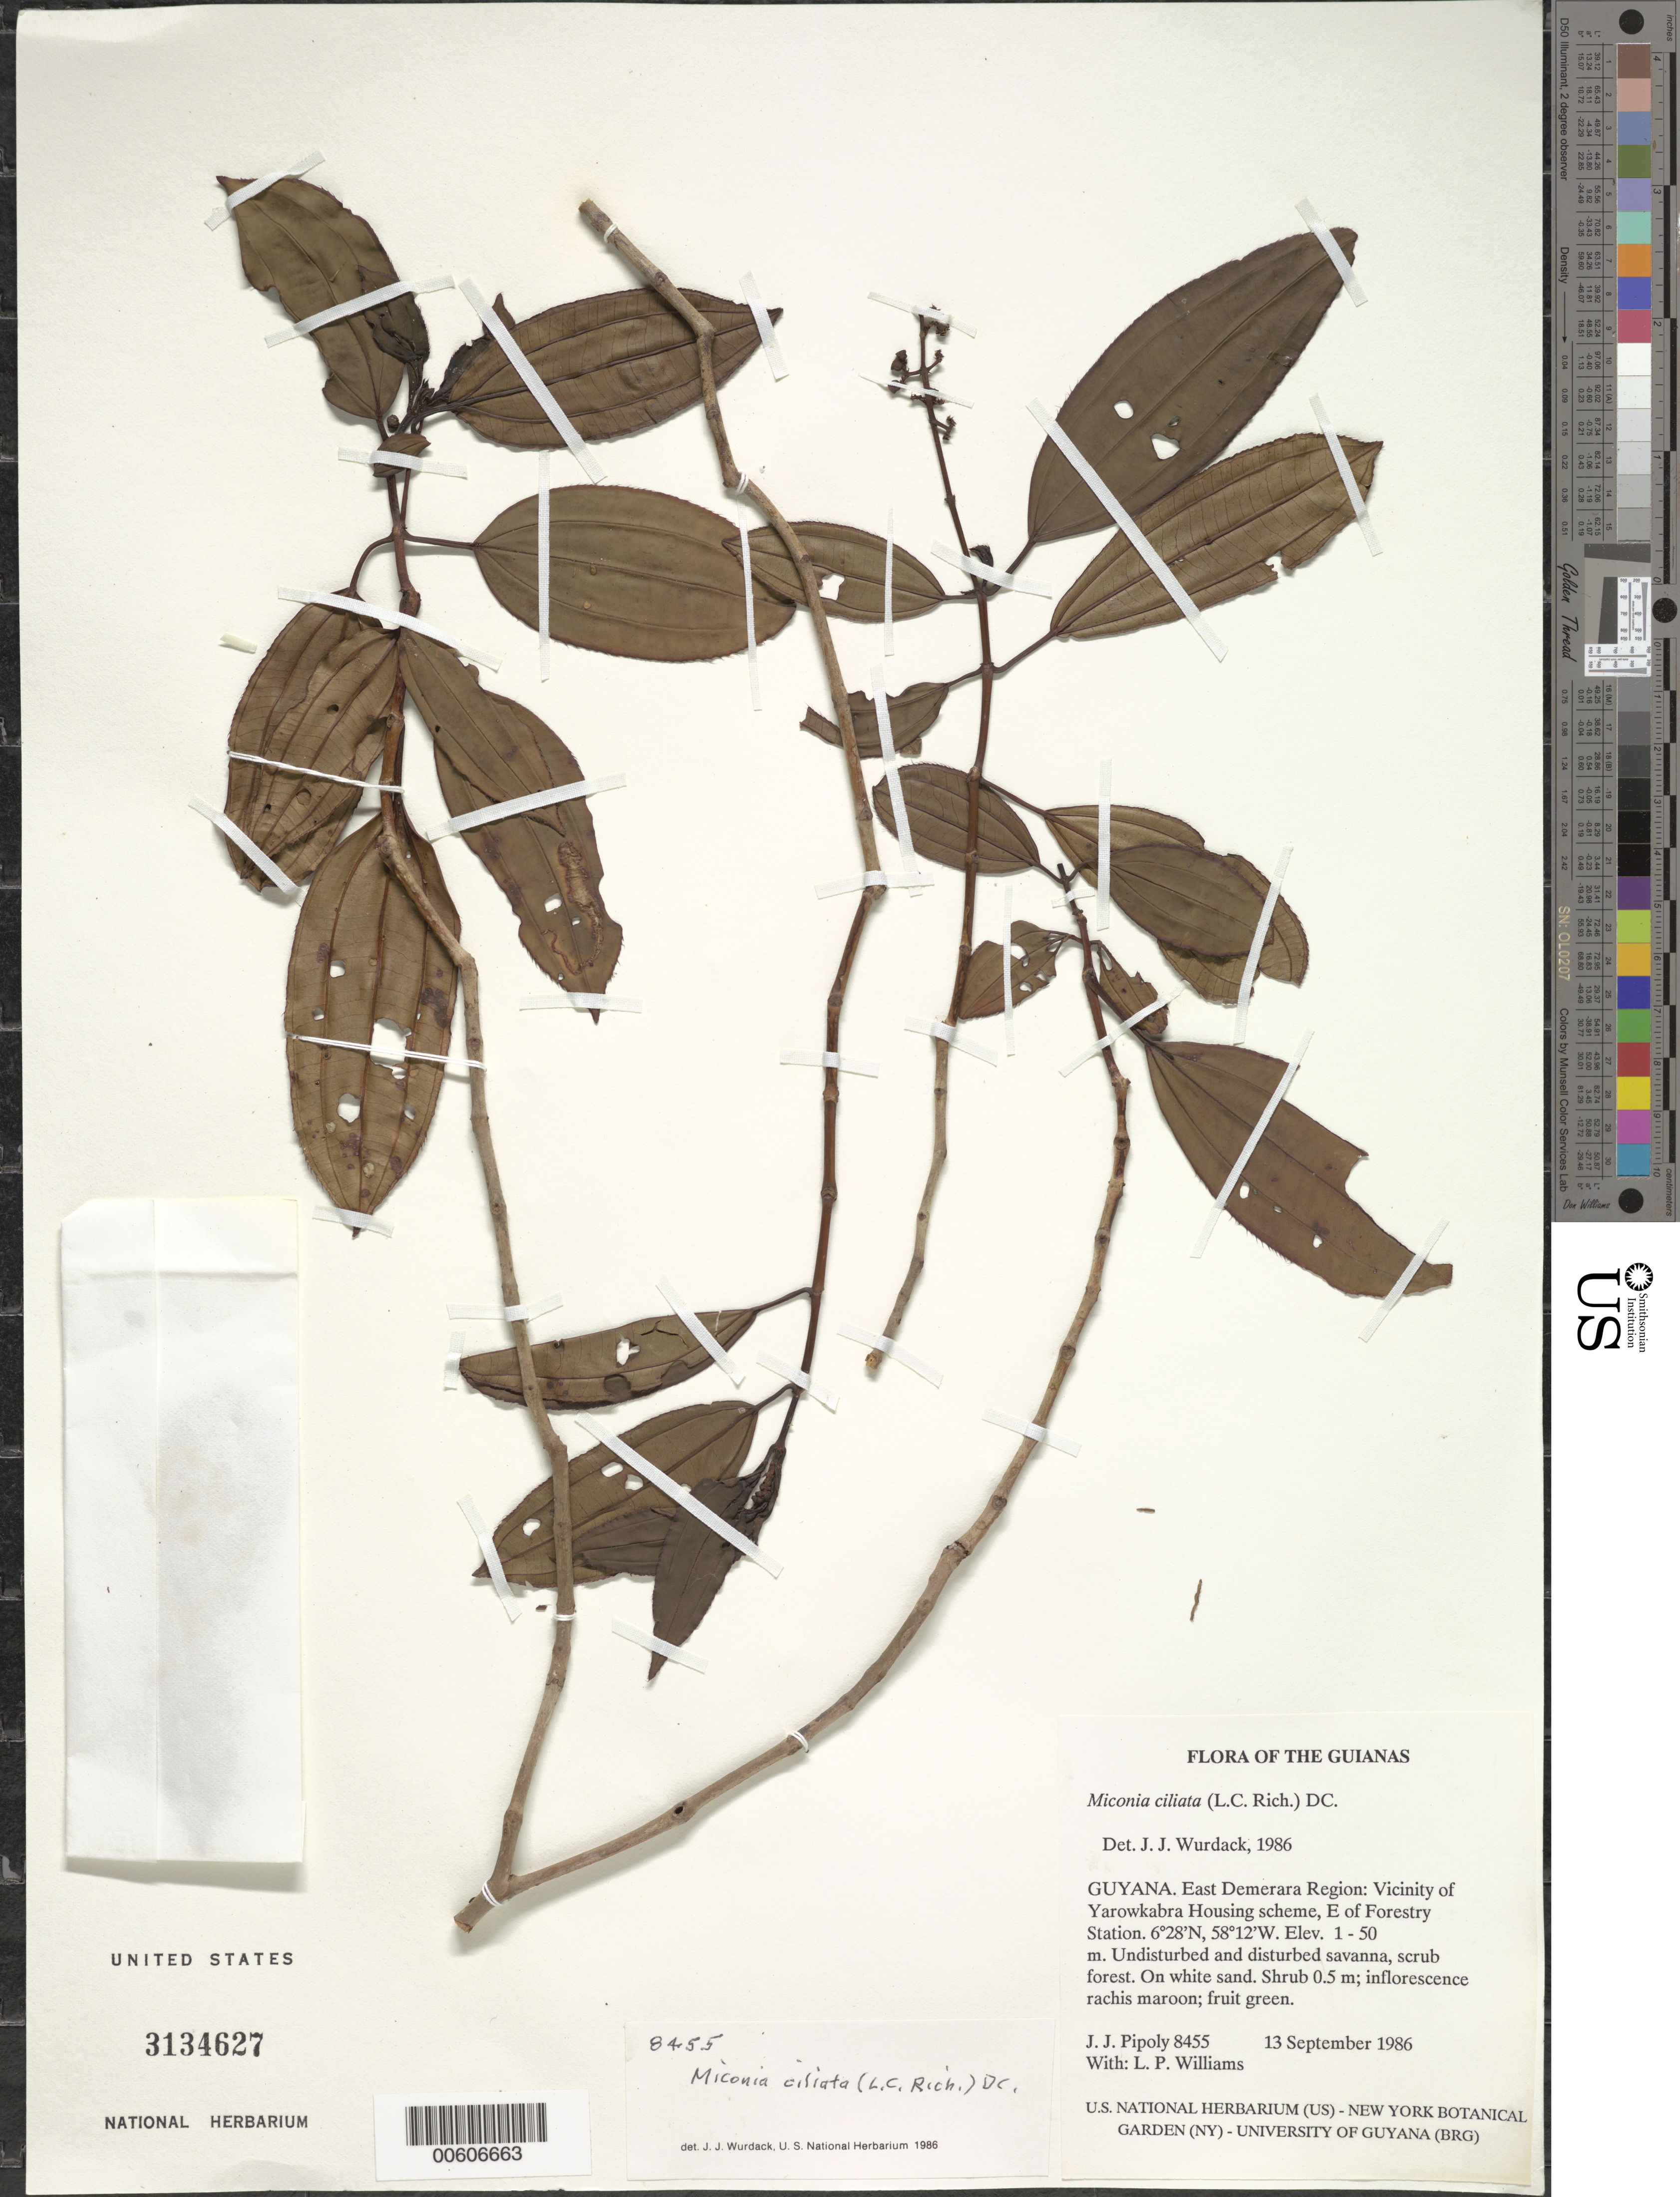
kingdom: Plantae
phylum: Tracheophyta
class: Magnoliopsida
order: Myrtales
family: Melastomataceae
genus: Miconia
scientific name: Miconia ciliata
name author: (Rich.) DC.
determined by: Wurdack, John J., (US), US (UNITED STATES)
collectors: J. J. Pipoly & L. P. Williams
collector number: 8455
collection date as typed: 13 September 1986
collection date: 1986-09-13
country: Guyana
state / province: Demerara-Mahaica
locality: Vicinity of Yarowkabra Housing scheme, E of Forestry Station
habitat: Undisturbed and disturbed savanna, scrub forest. On white sand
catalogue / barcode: US 3134627